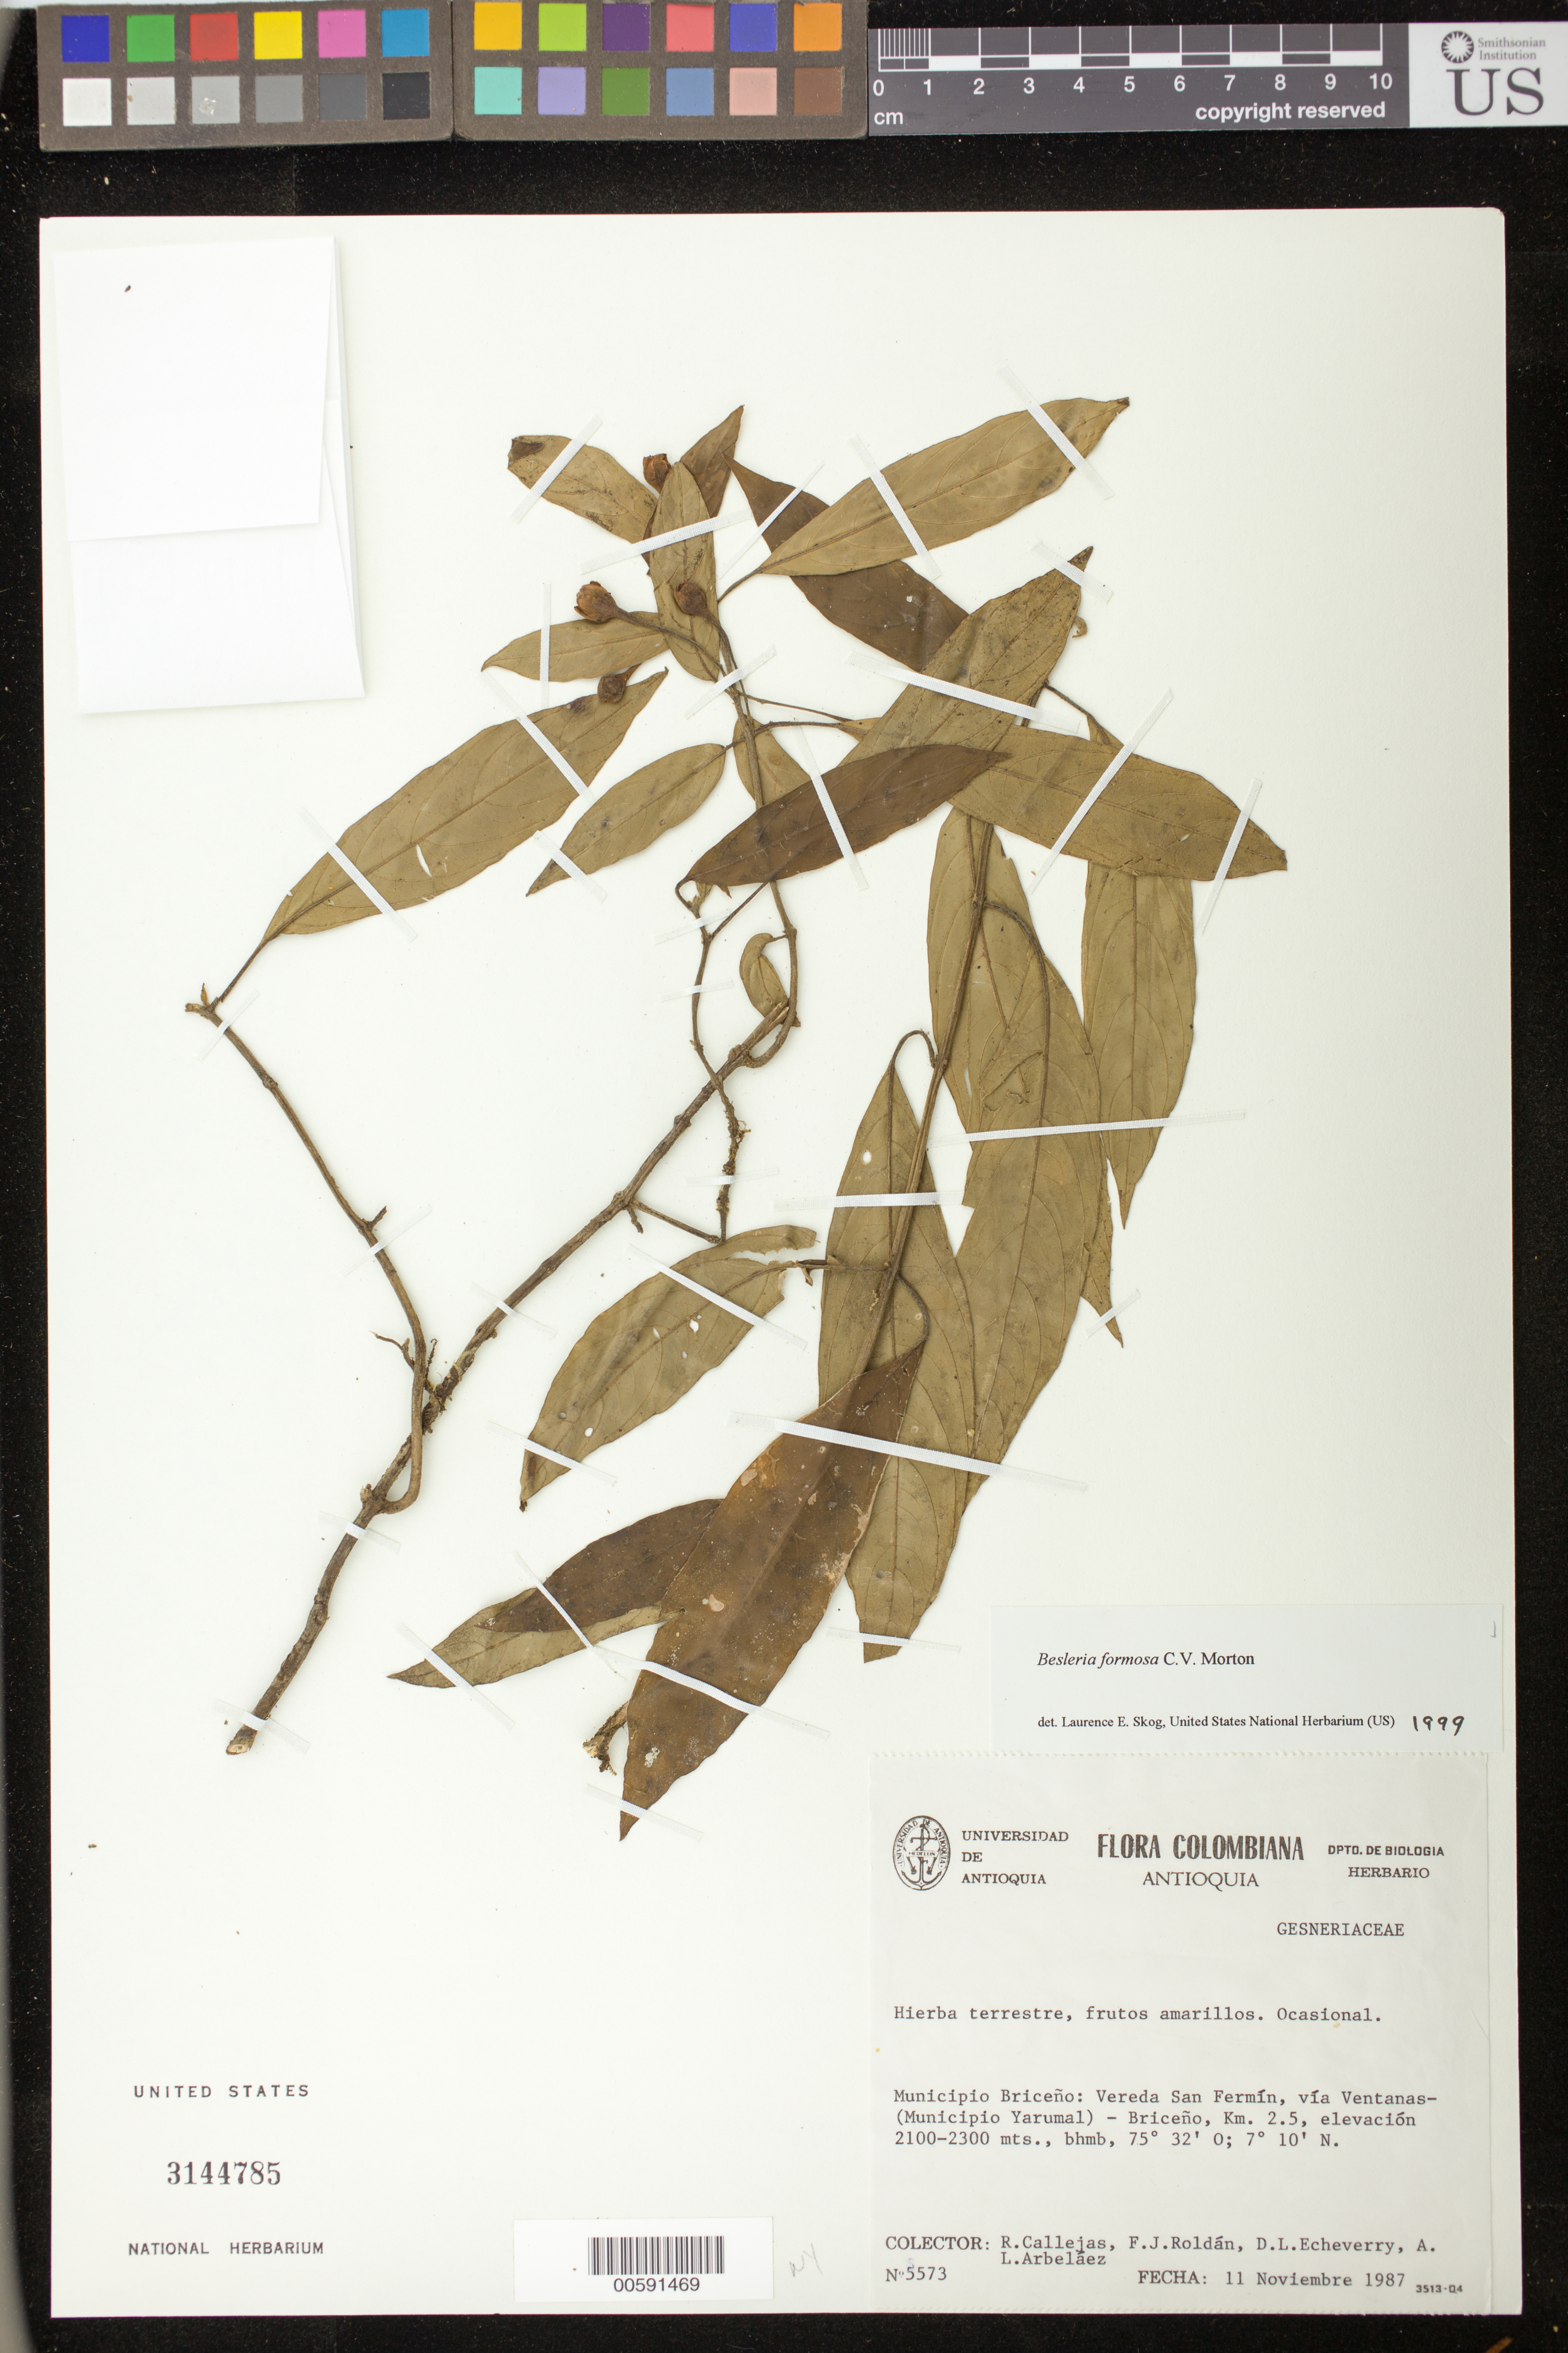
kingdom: Plantae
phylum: Tracheophyta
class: Magnoliopsida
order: Lamiales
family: Gesneriaceae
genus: Besleria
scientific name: Besleria amabilis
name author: C.V. Morton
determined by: Skog, Laurence E.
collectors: R. Callejas, F. J. Roldán, D. Echeverry & A. L. Arbelaez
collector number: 5573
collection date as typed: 11 Nov 1987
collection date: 1987-11-11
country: Colombia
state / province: Antioquia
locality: Mpio. Briceño: Vereda San Fermín, vía Ventanas - (Mpio. Yarumal) - Briceño, km. 2.5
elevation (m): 2100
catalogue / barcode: US 3144785